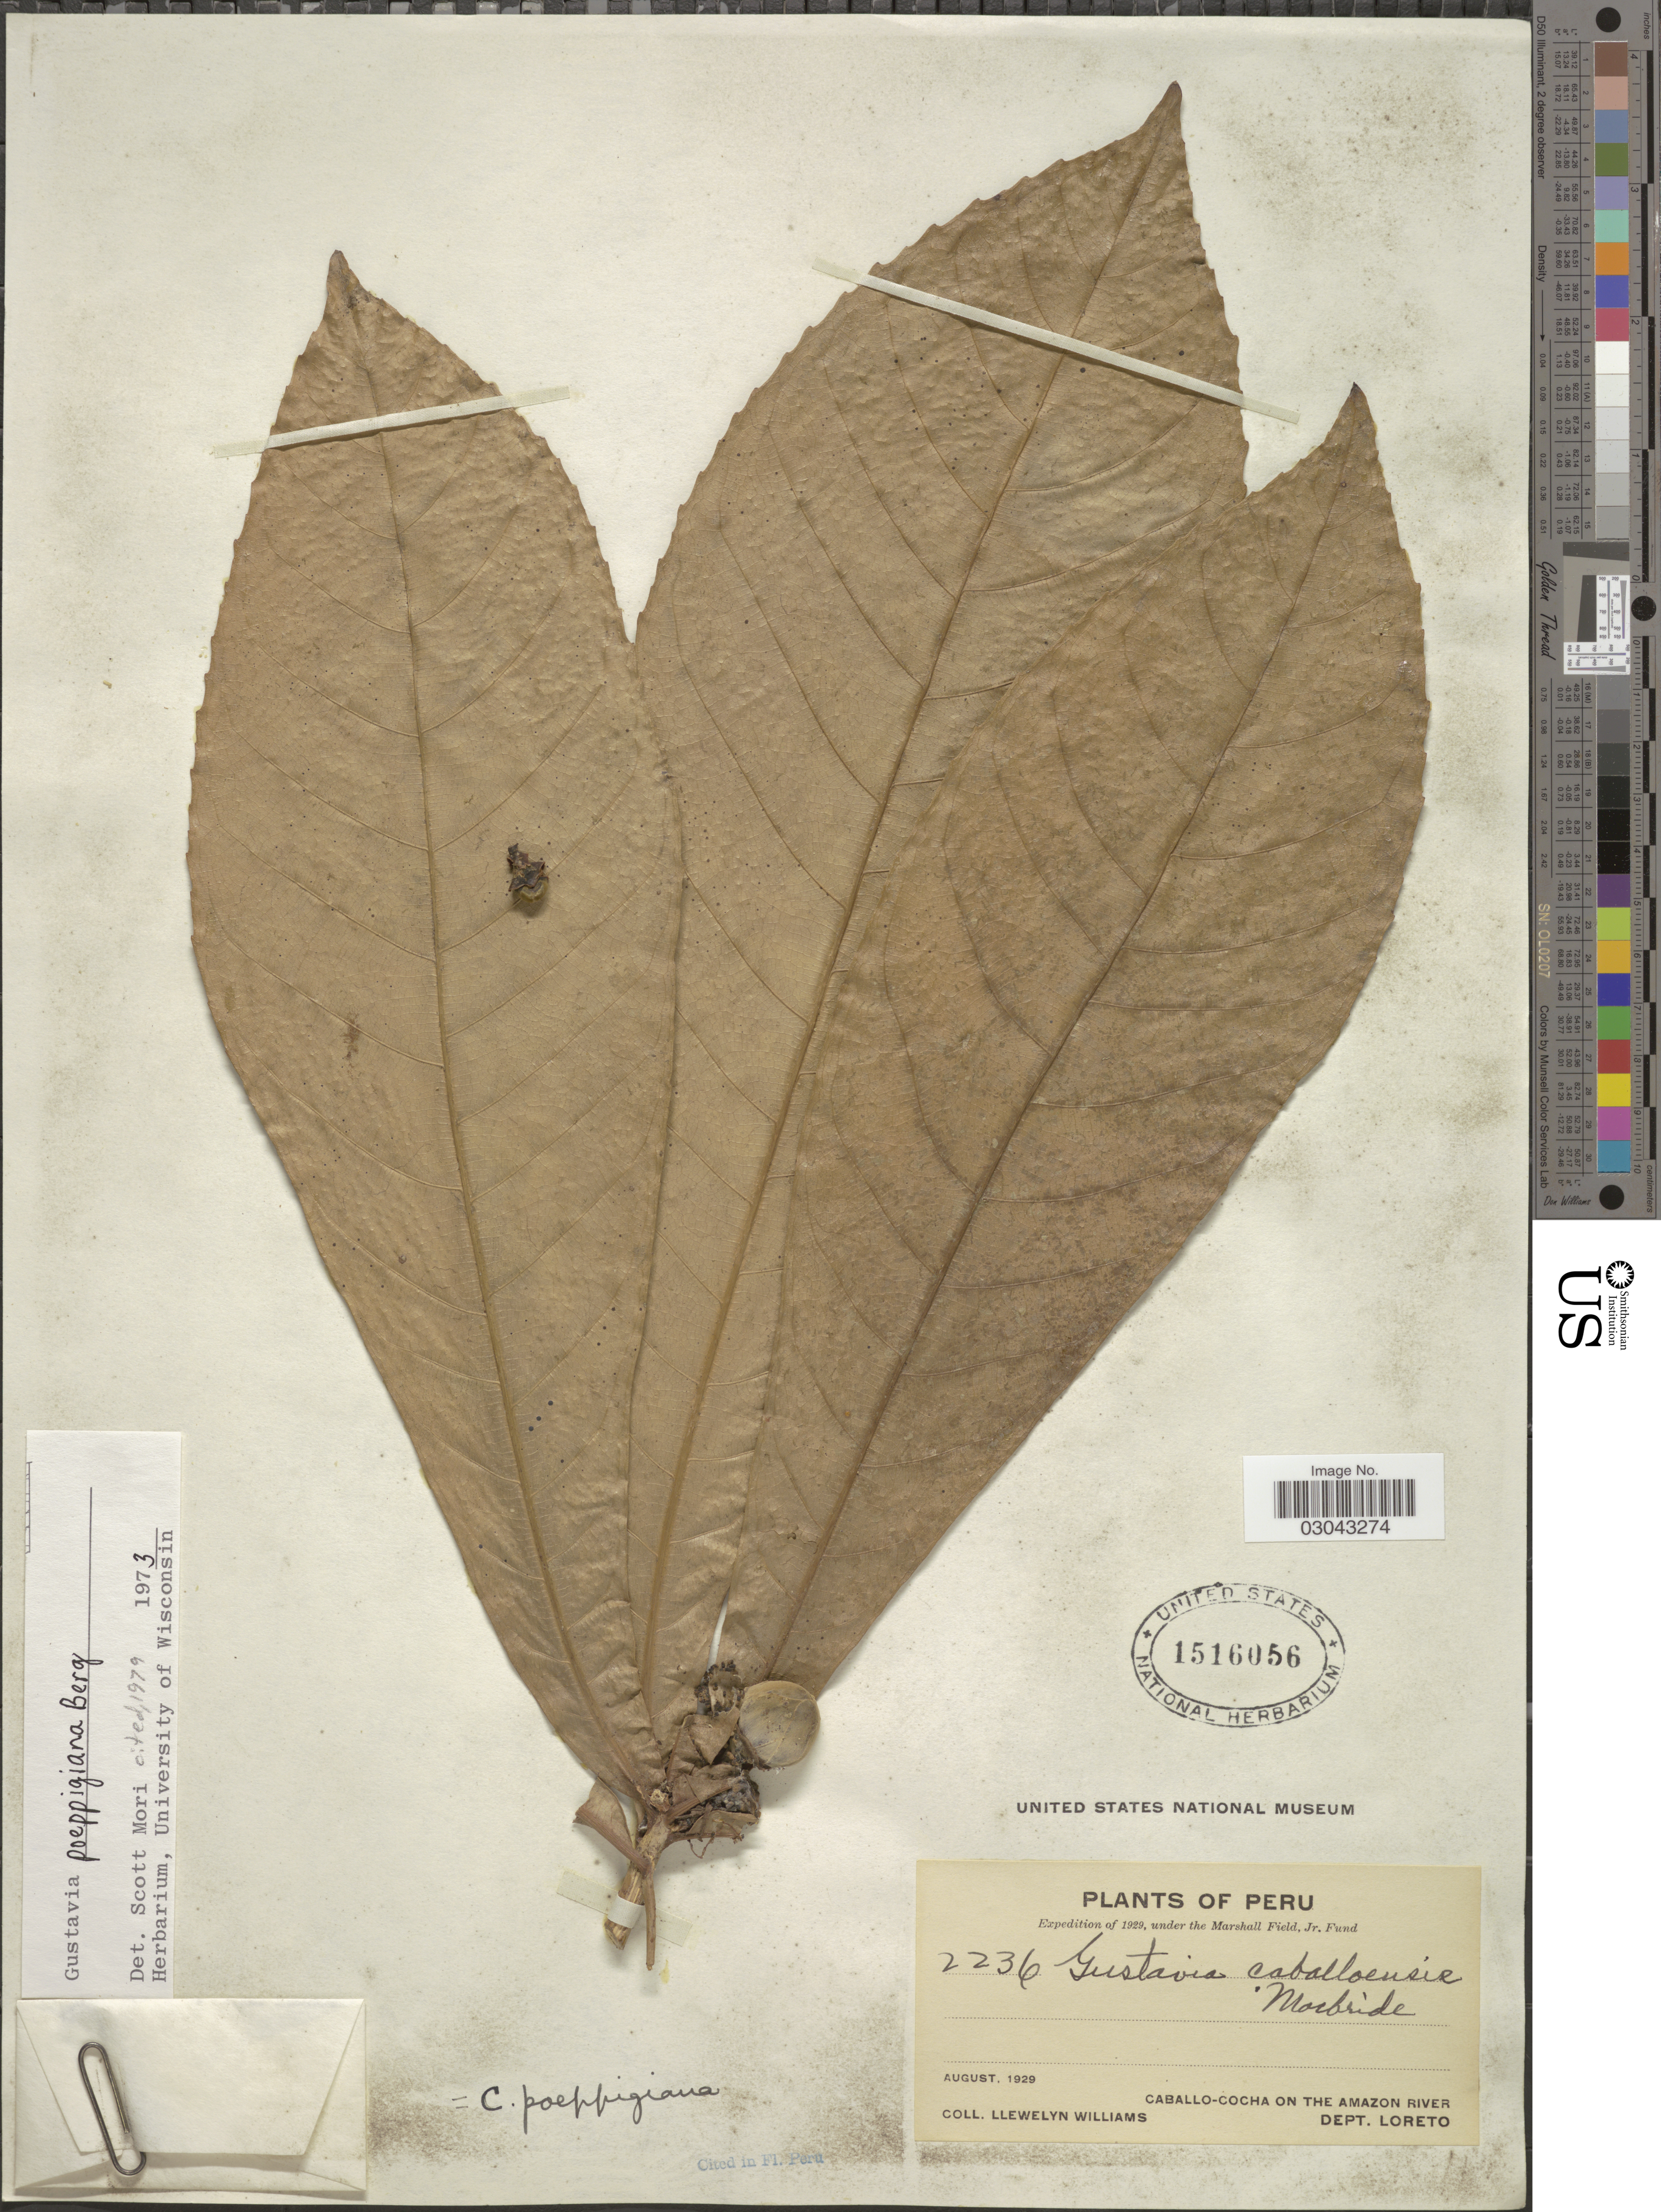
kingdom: Plantae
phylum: Tracheophyta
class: Magnoliopsida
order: Ericales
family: Lecythidaceae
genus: Gustavia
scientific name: Gustavia poeppigiana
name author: O. Berg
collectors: Ll. Williams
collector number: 2236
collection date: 1929-08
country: Peru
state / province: Loreto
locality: Caballo-Cocha on The Amazon River, Dept. Loreto.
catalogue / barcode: US 1516056